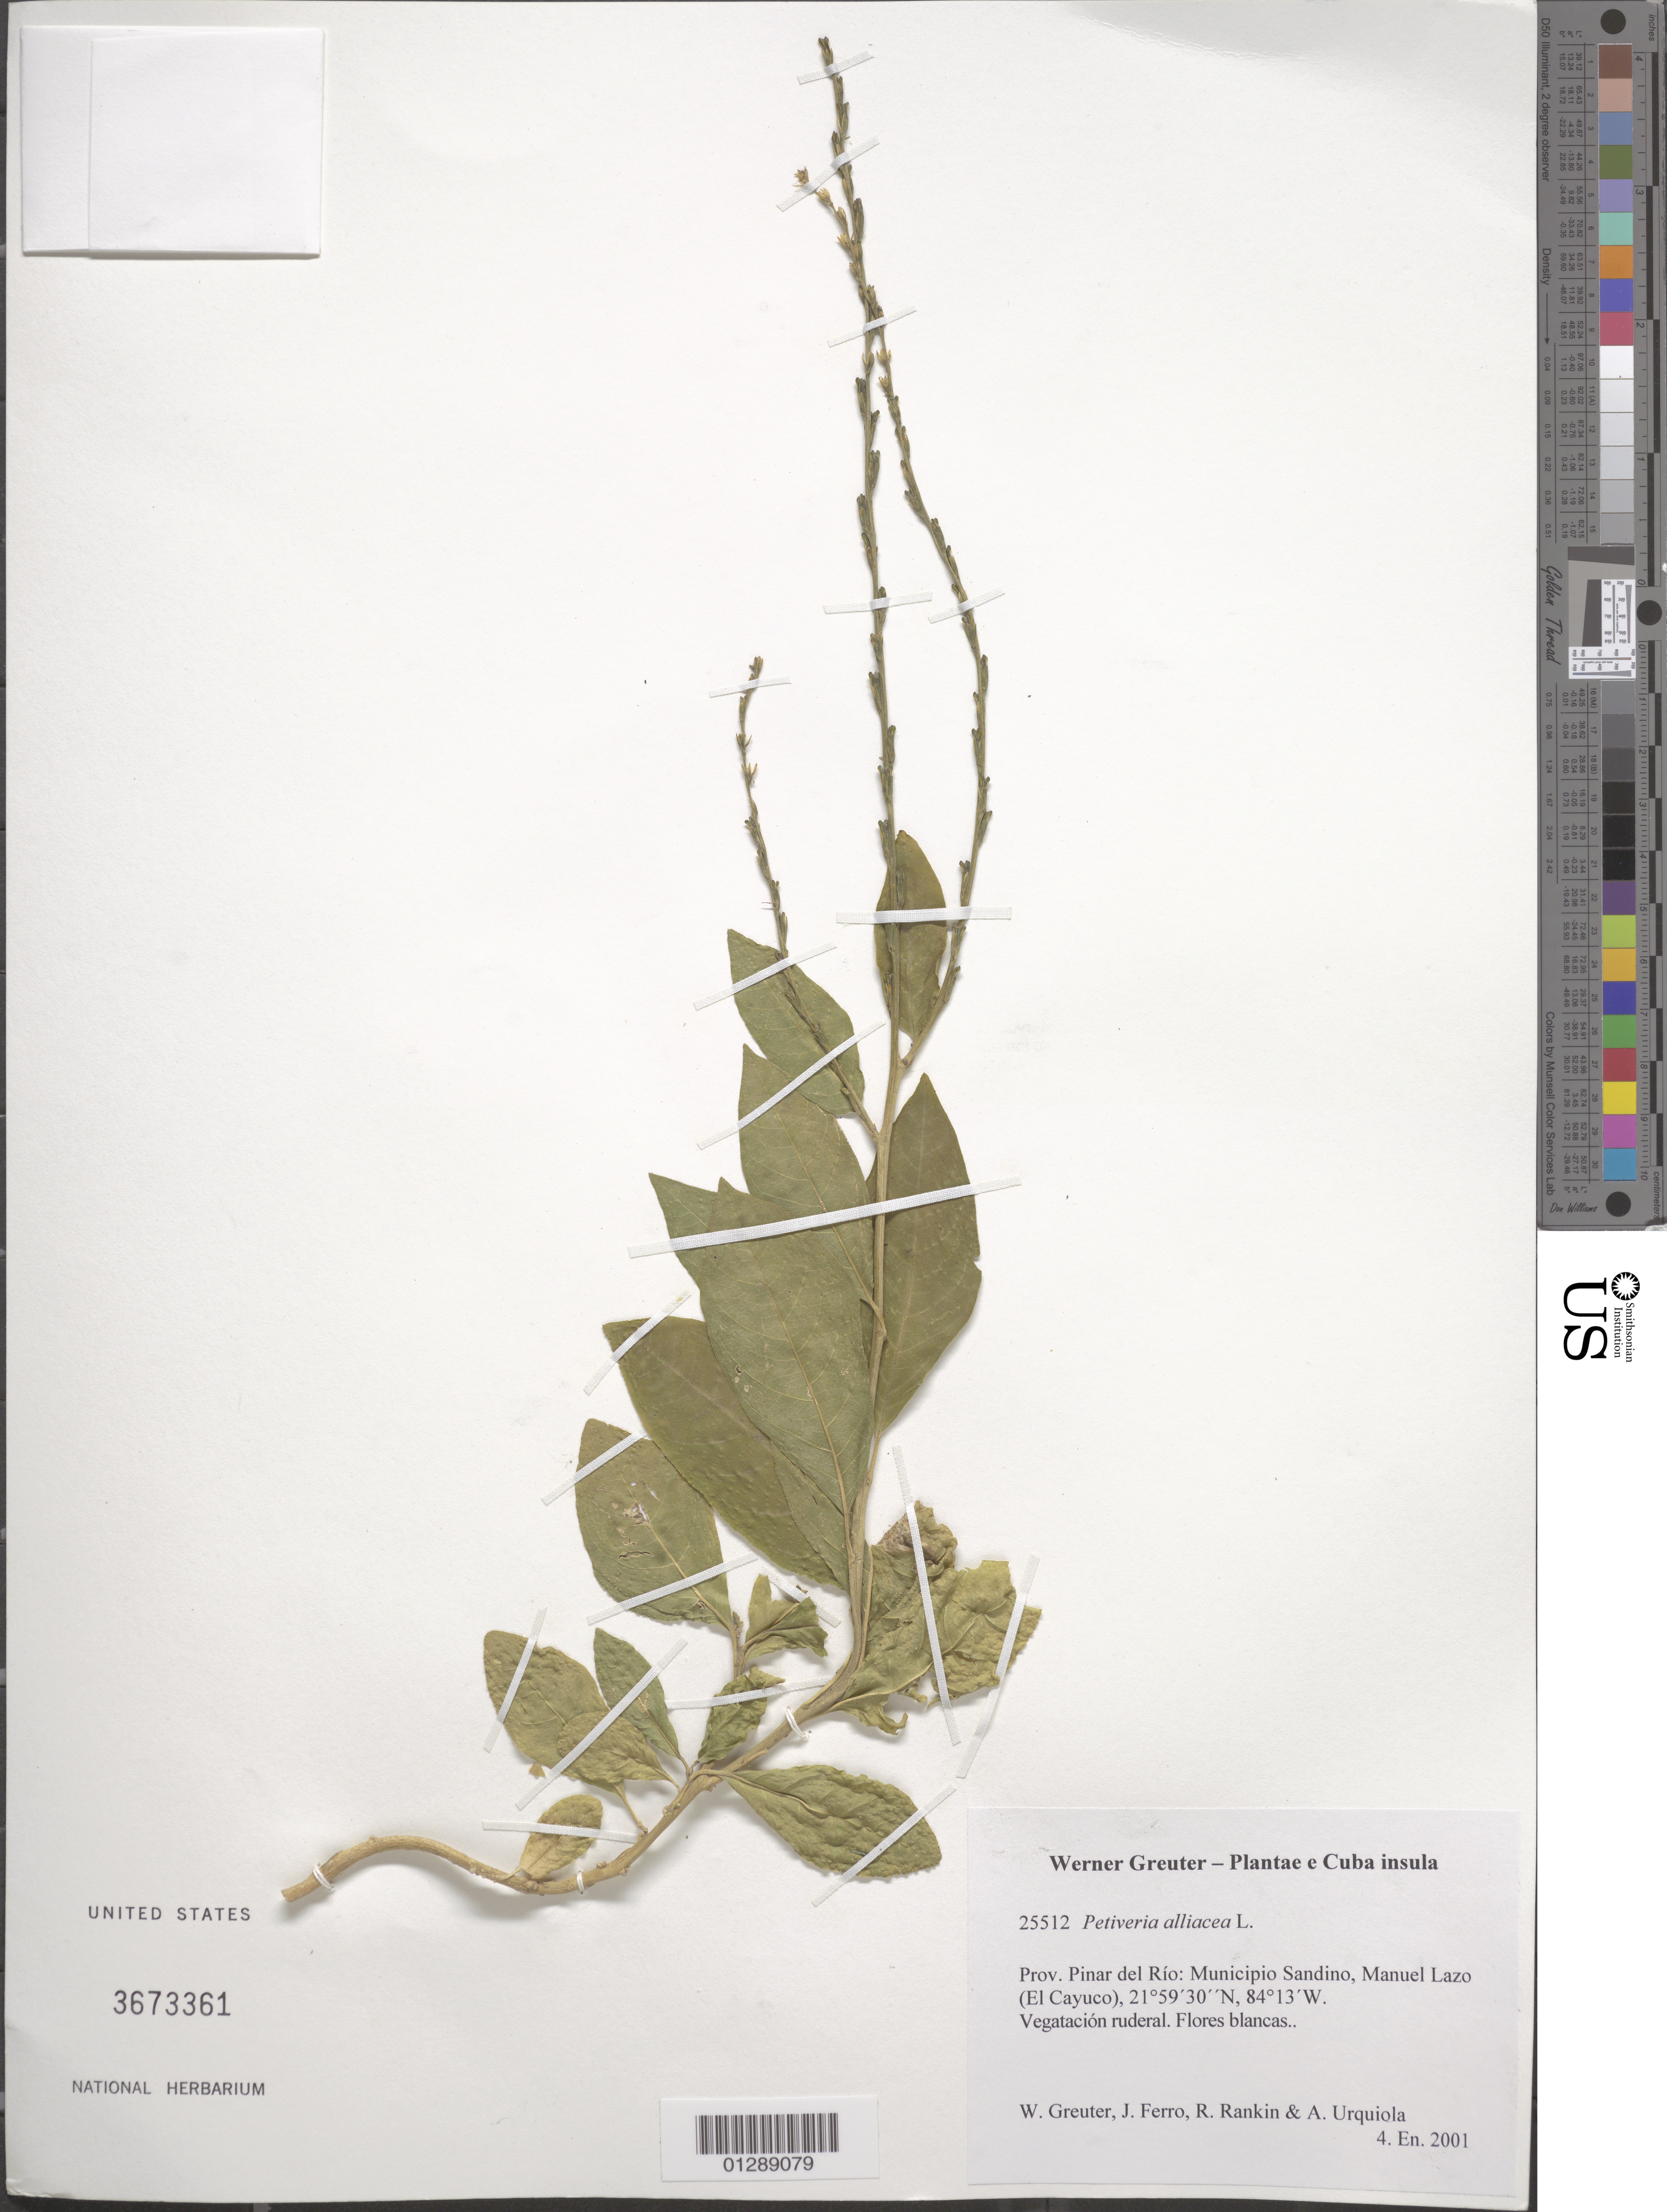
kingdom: Plantae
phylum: Tracheophyta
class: Magnoliopsida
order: Caryophyllales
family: Phytolaccaceae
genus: Petiveria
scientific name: Petiveria alliacea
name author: L.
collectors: W. R. Greuter, J. Ferro, R. Rankin Rodriguez & A. Urquiola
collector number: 25512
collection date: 2001-01-04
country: Cuba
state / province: Pinar del Rio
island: Cuba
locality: Municipio Sandino, Manuel Lazo (El Cayuco)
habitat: Vegatación ruderal.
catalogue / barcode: US 3673361